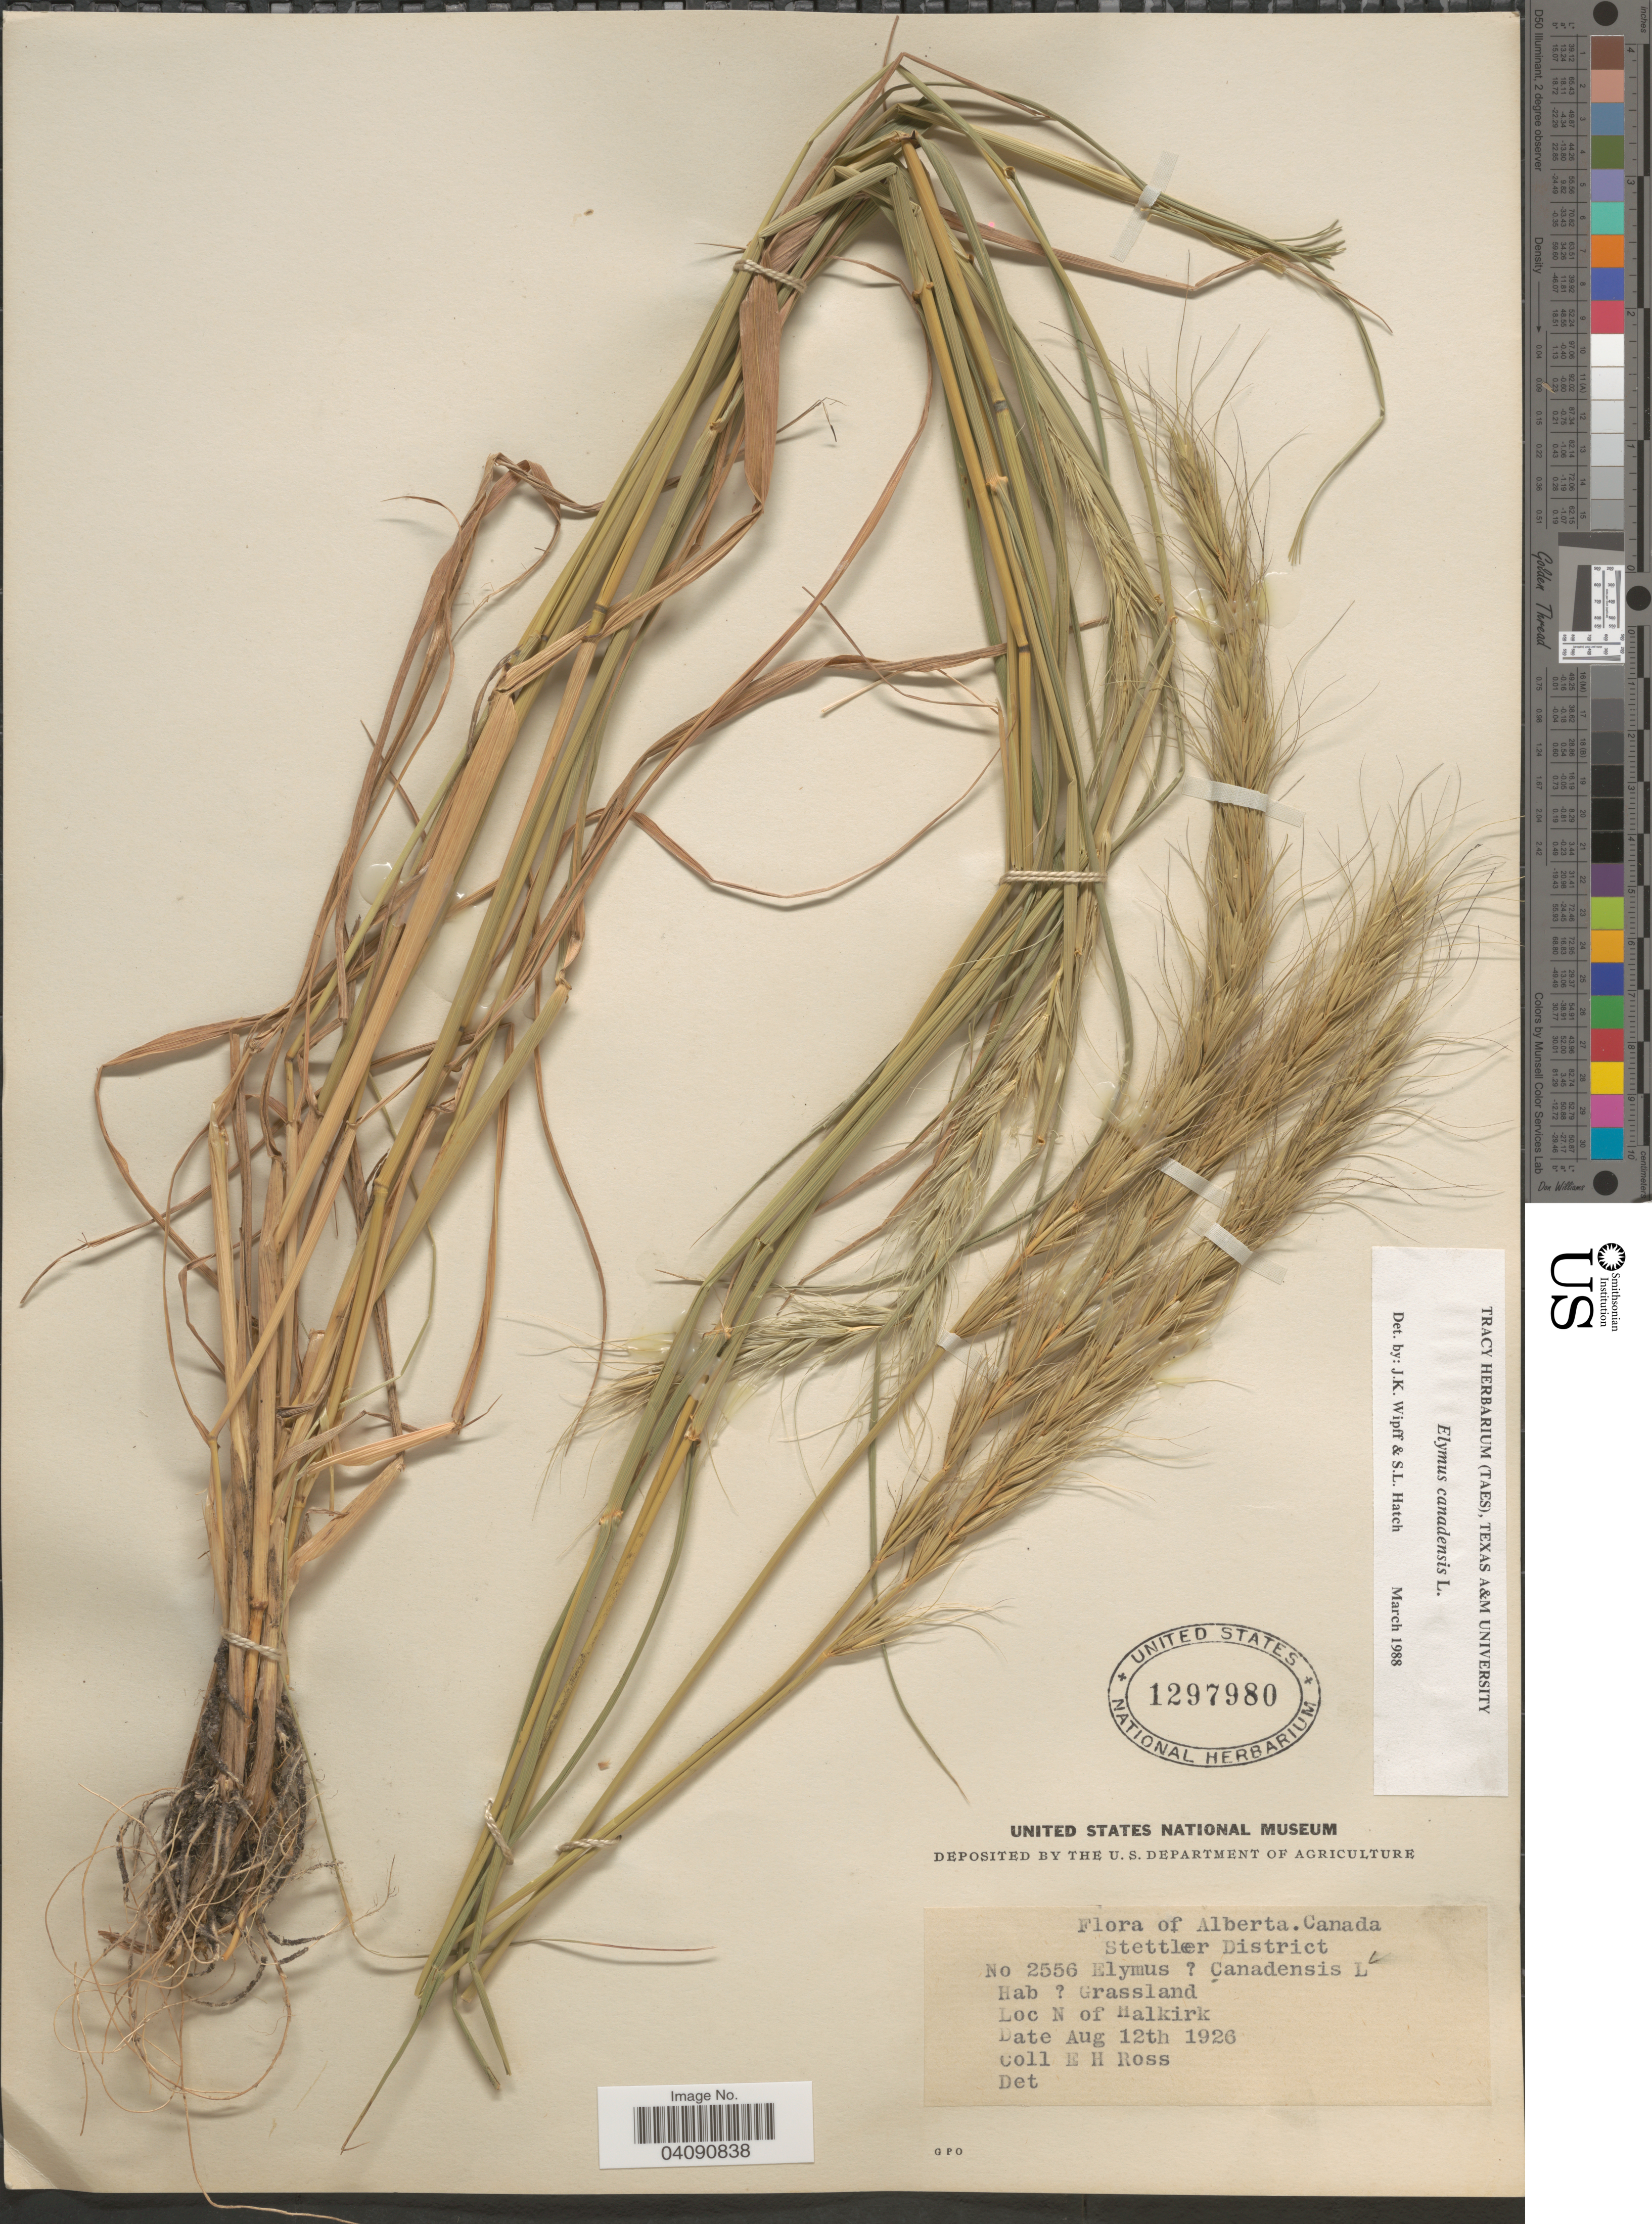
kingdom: Plantae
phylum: Tracheophyta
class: Liliopsida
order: Poales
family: Poaceae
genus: Elymus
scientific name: Elymus canadensis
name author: L.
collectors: E. Ross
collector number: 2556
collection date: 1926-08-12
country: Canada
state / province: Alberta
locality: Stettler District. N of Halkirk.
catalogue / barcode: US 1297980